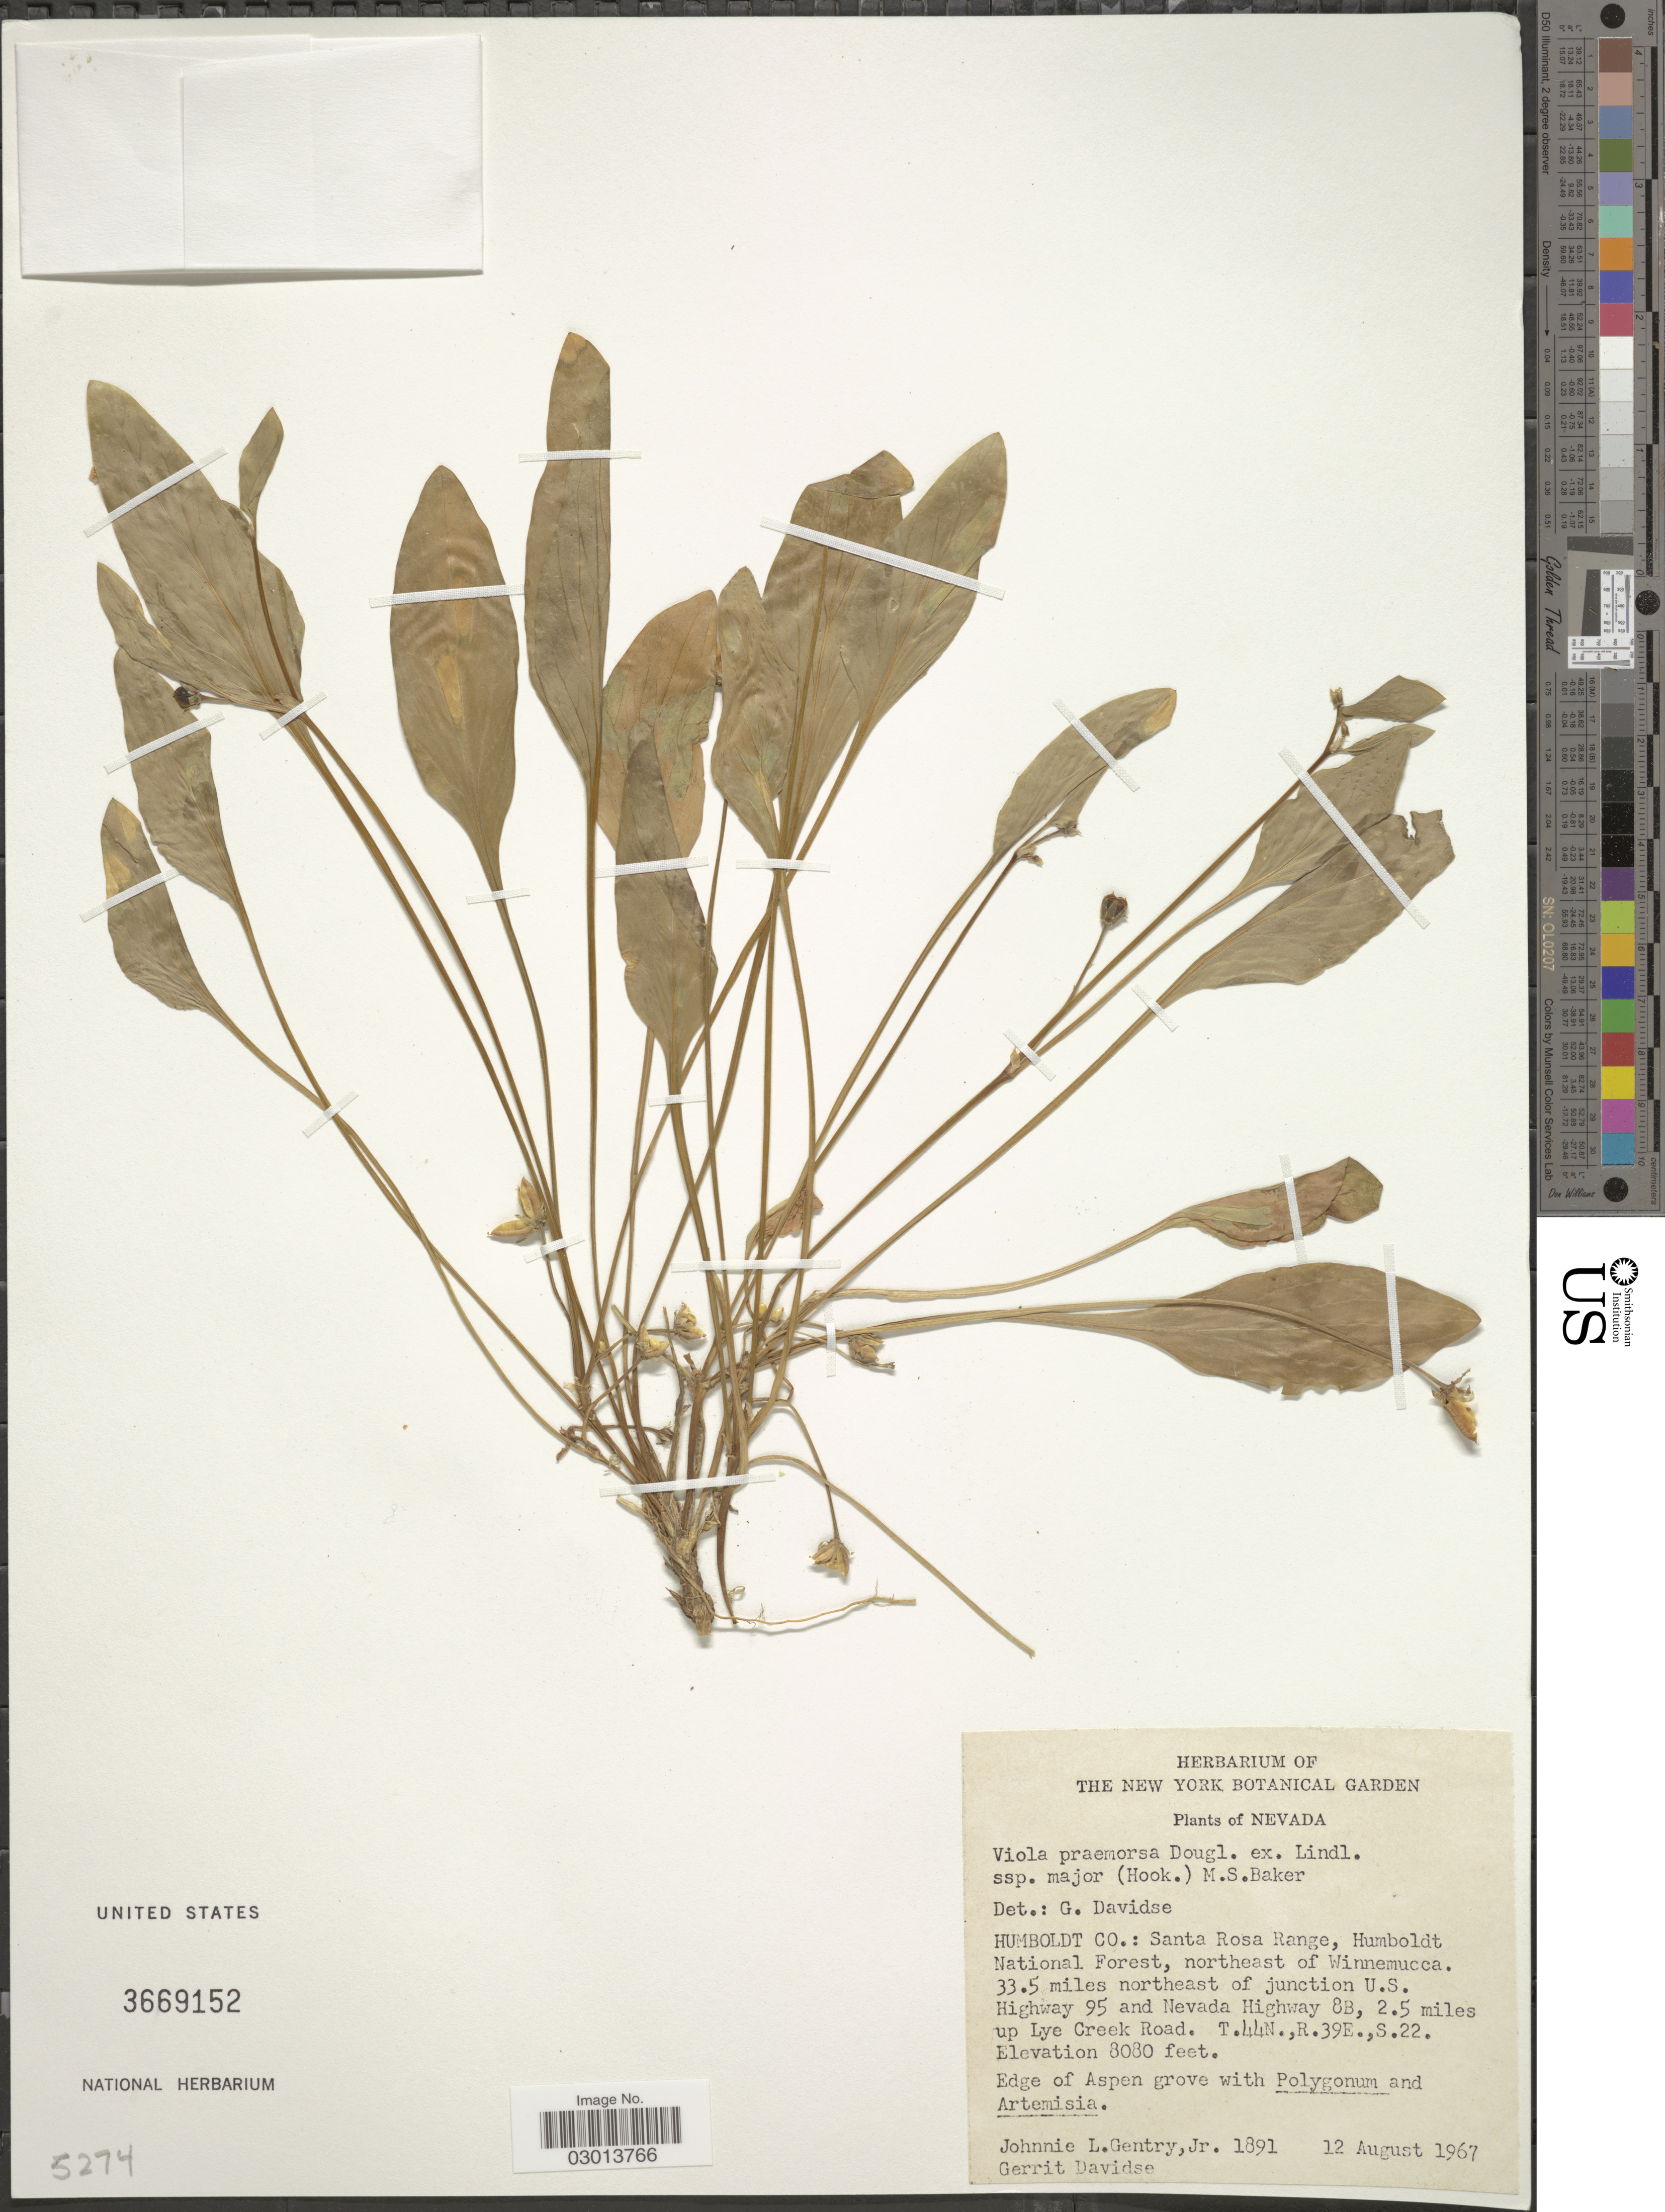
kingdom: Plantae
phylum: Tracheophyta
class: Magnoliopsida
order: Malpighiales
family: Violaceae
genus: Viola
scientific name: Viola praemorsa subsp. major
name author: (Hook.) M.S. Baker & Clausen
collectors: J. L. Gentry & G. Davidse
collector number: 1891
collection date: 1967-08-12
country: United States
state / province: Nevada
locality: Humboldt Co.: Santa Rosa Range, Humboldt National Forest, northeast of Winnemucca. 33.5 miles northeast of junction U.S. Highway 95 and Nevada Highway 8B, 2.5 miles up Lye Creek Road. T44N, R39E, S22.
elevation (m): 2463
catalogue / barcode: US 3669152